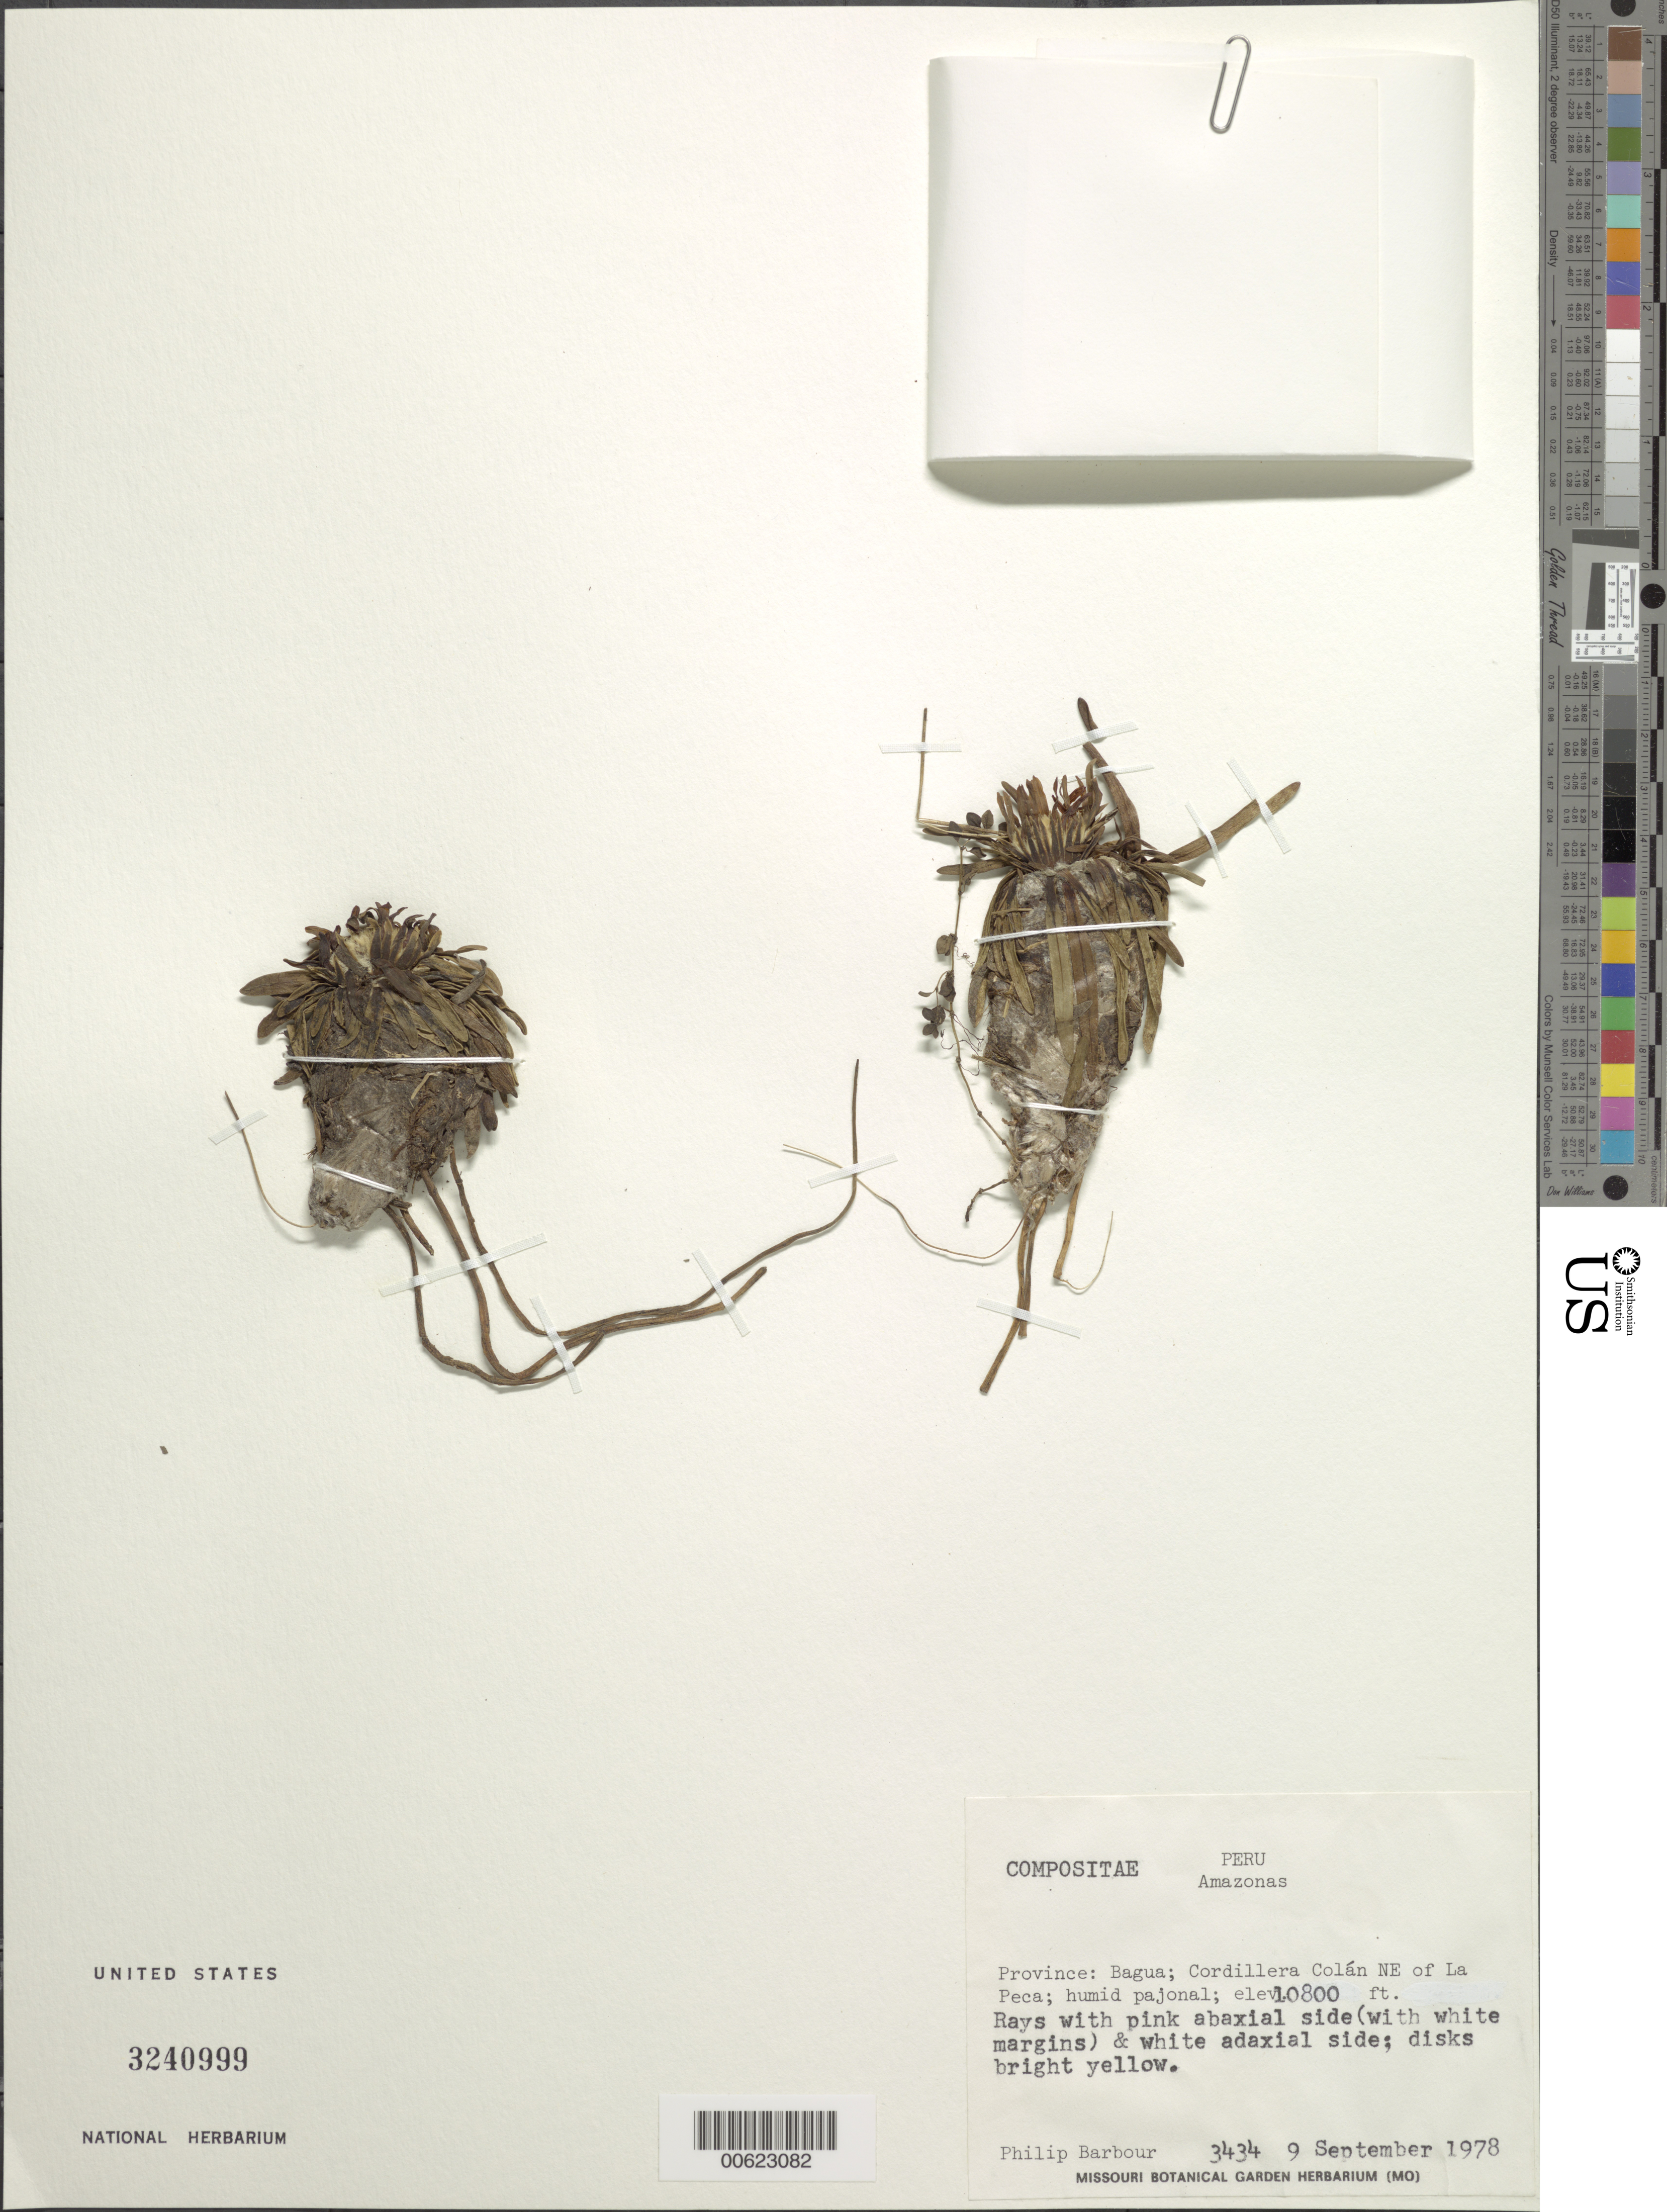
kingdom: Plantae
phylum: Tracheophyta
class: Magnoliopsida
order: Asterales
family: Asteraceae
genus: Werneria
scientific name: Werneria nubigena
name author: Kunth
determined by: Funk, Vicki A., (BOT), Smithsonian Institution - National Museum of Natural History (UNITED STATES)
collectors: A. Sagástegui A.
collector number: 3434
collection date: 1978-09-09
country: Peru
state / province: Amazonas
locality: Bagua, Cordillera Colán NE of La Peca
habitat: Humid pajonal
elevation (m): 3292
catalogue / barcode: US 3240999